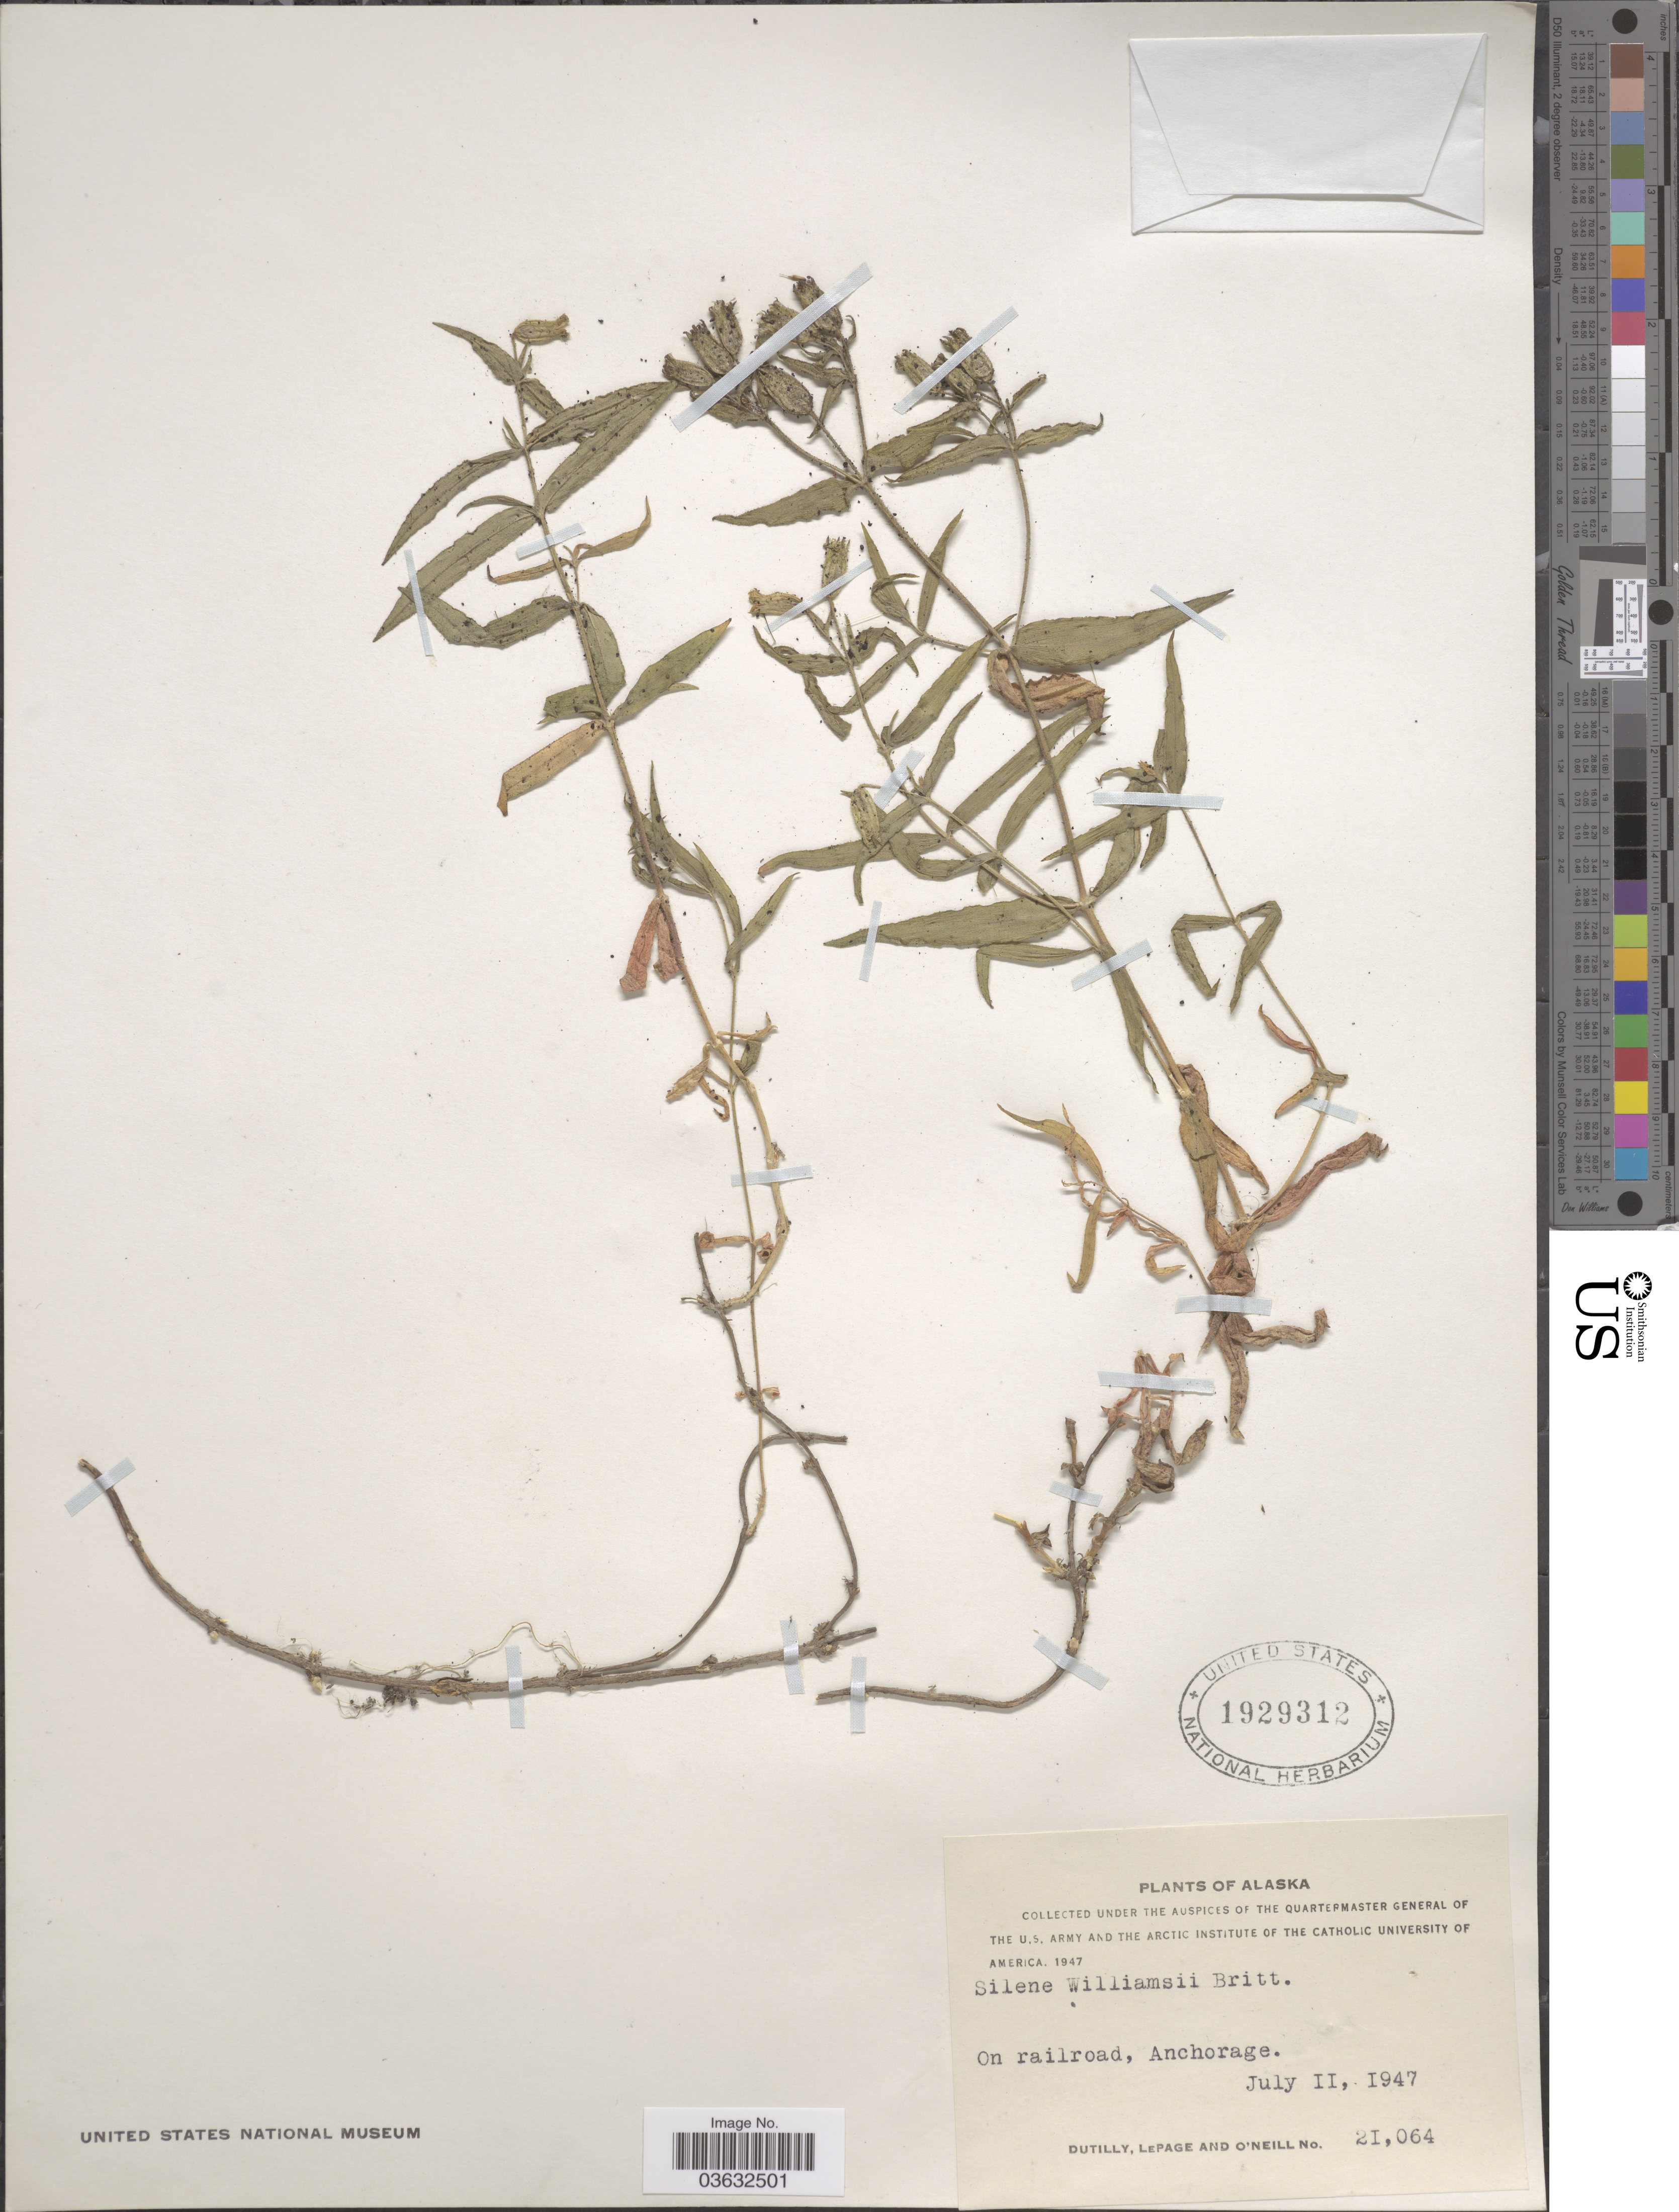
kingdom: Plantae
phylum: Tracheophyta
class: Magnoliopsida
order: Caryophyllales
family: Caryophyllaceae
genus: Silene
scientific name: Silene williamsii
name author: Britton in Britton & Rydb.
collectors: -. Dutilly, -. LePage & -. O'Neill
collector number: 21064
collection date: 1947-07-11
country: United States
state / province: Alaska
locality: On railroad, Anchorage.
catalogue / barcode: US 1929312